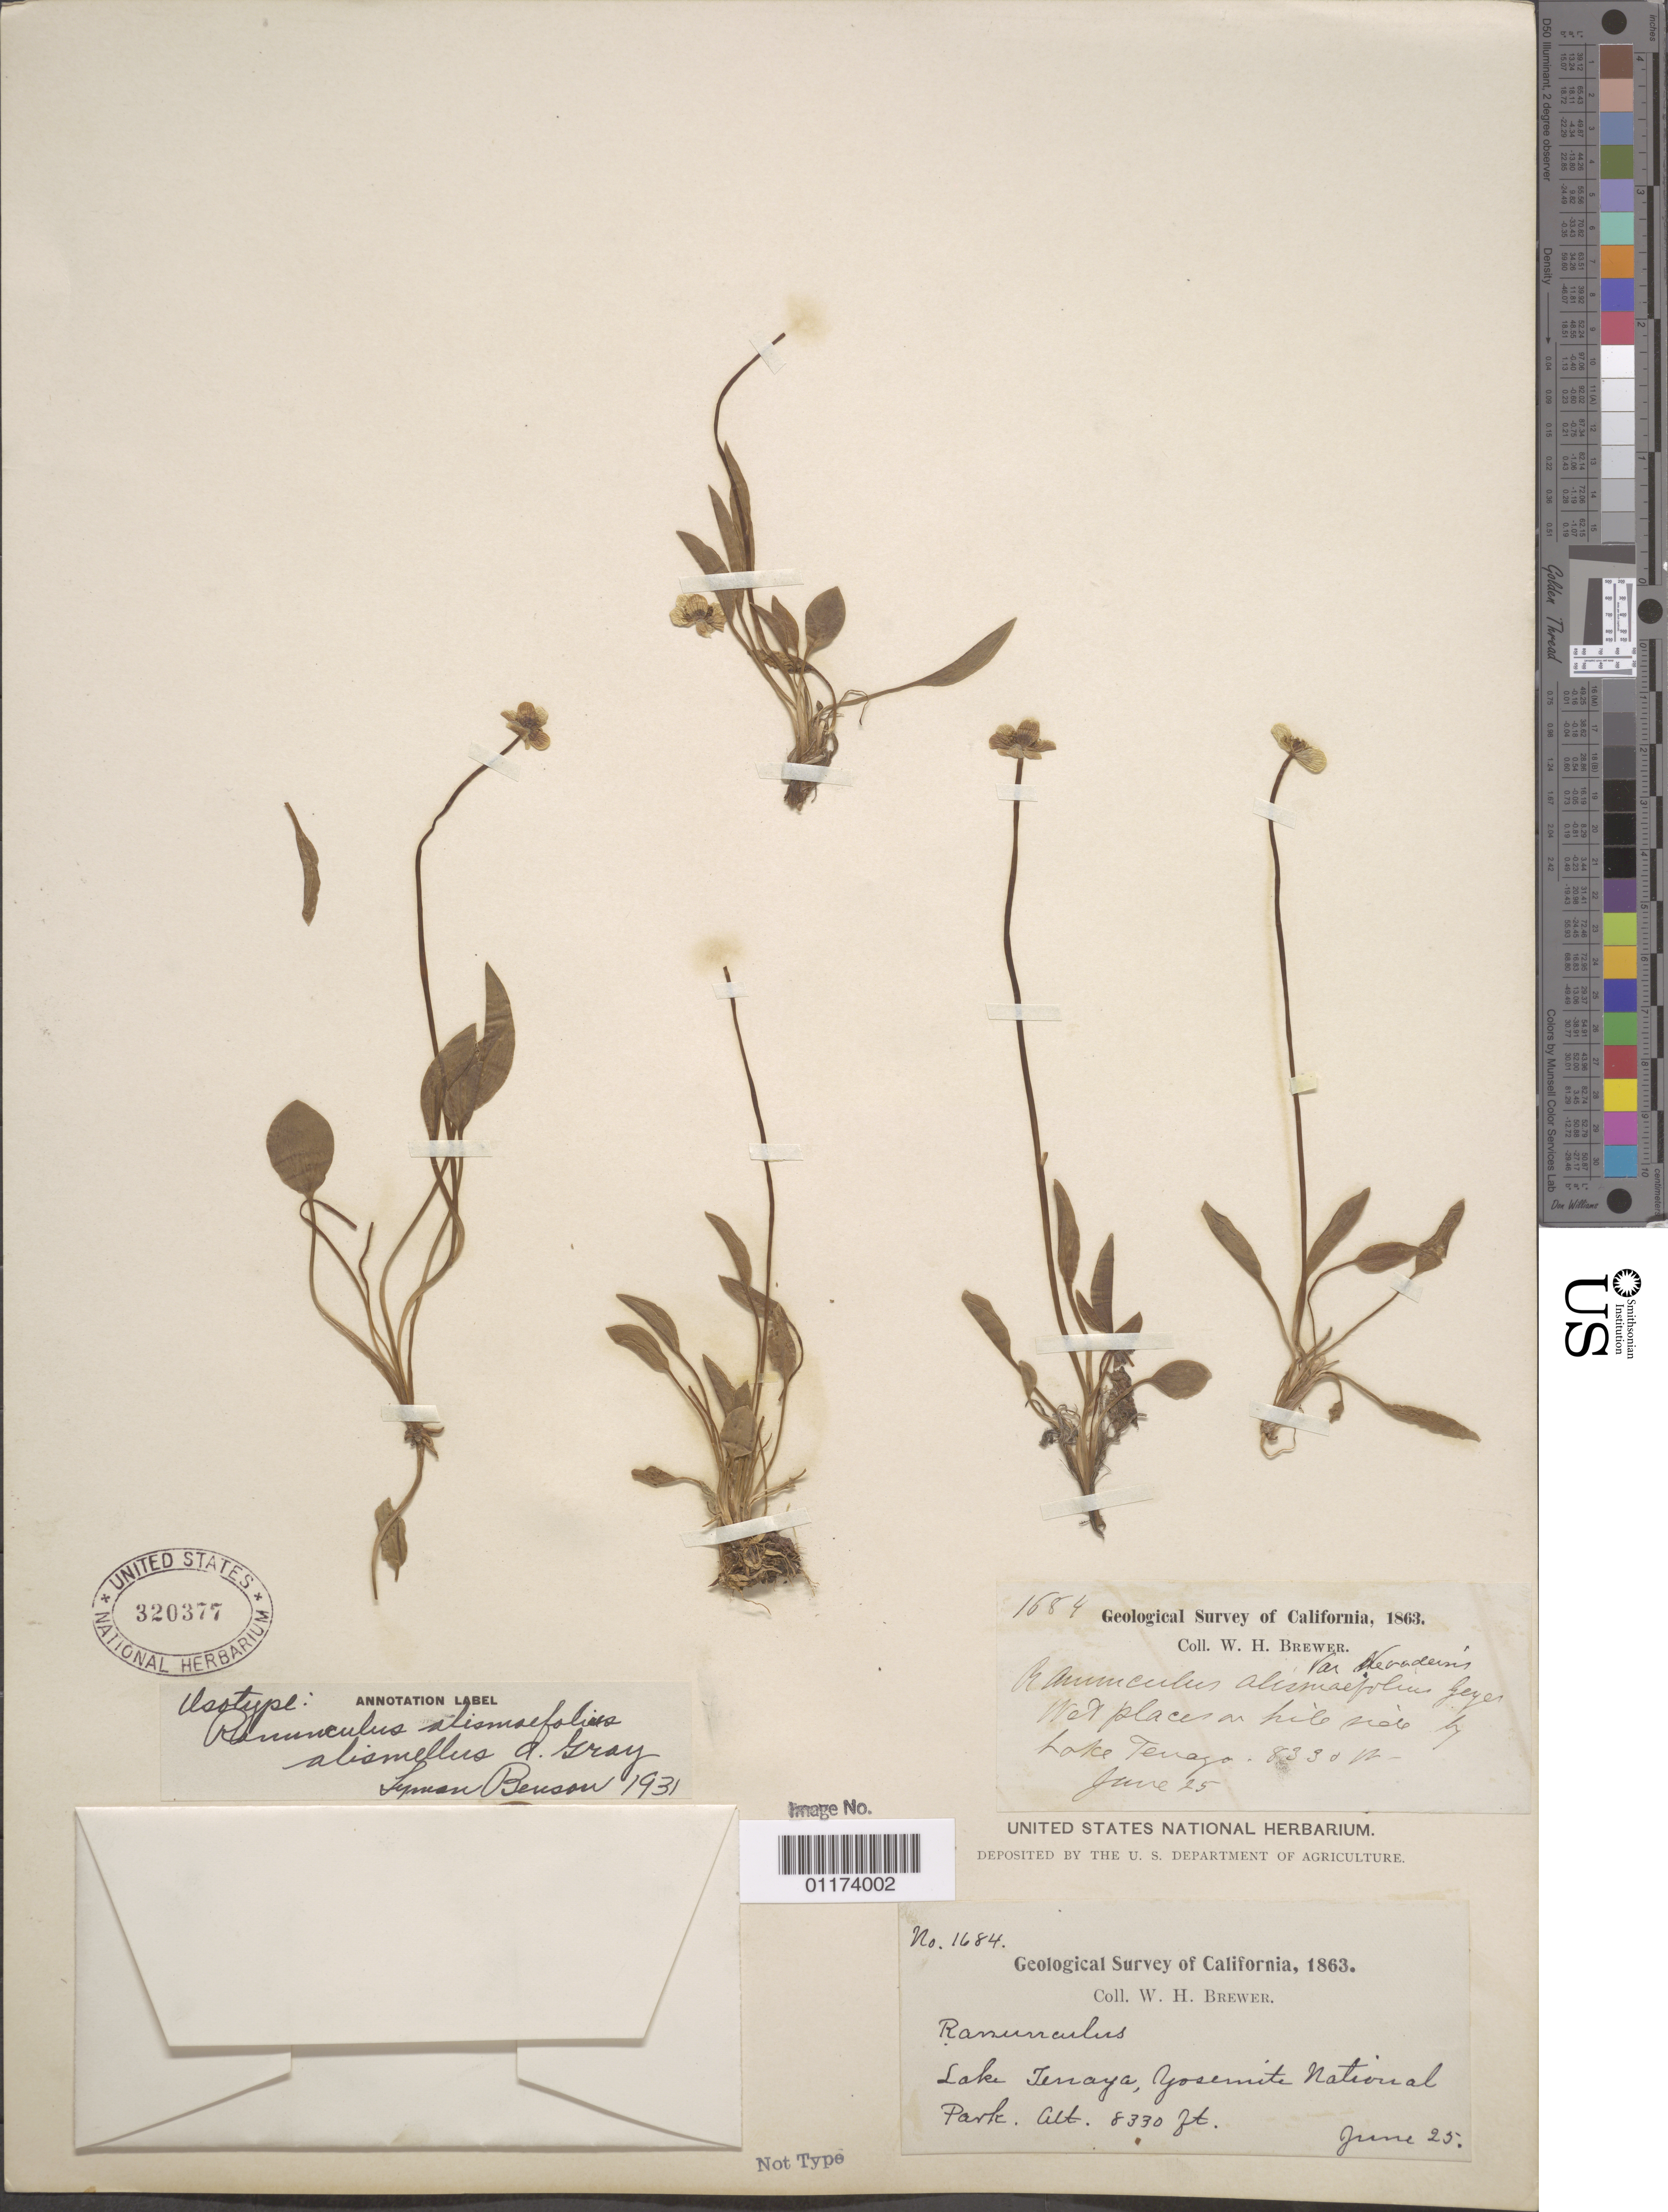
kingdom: Plantae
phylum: Tracheophyta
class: Magnoliopsida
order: Ranunculales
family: Ranunculaceae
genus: Ranunculus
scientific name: Ranunculus alismifolius var. alismifolius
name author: Geyer ex Benth.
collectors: W. H. Brewer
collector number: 1684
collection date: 1863-06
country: United States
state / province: California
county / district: Mariposa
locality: Lake Tenaya, Yosemite National Park.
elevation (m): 2539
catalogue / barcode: US 320377